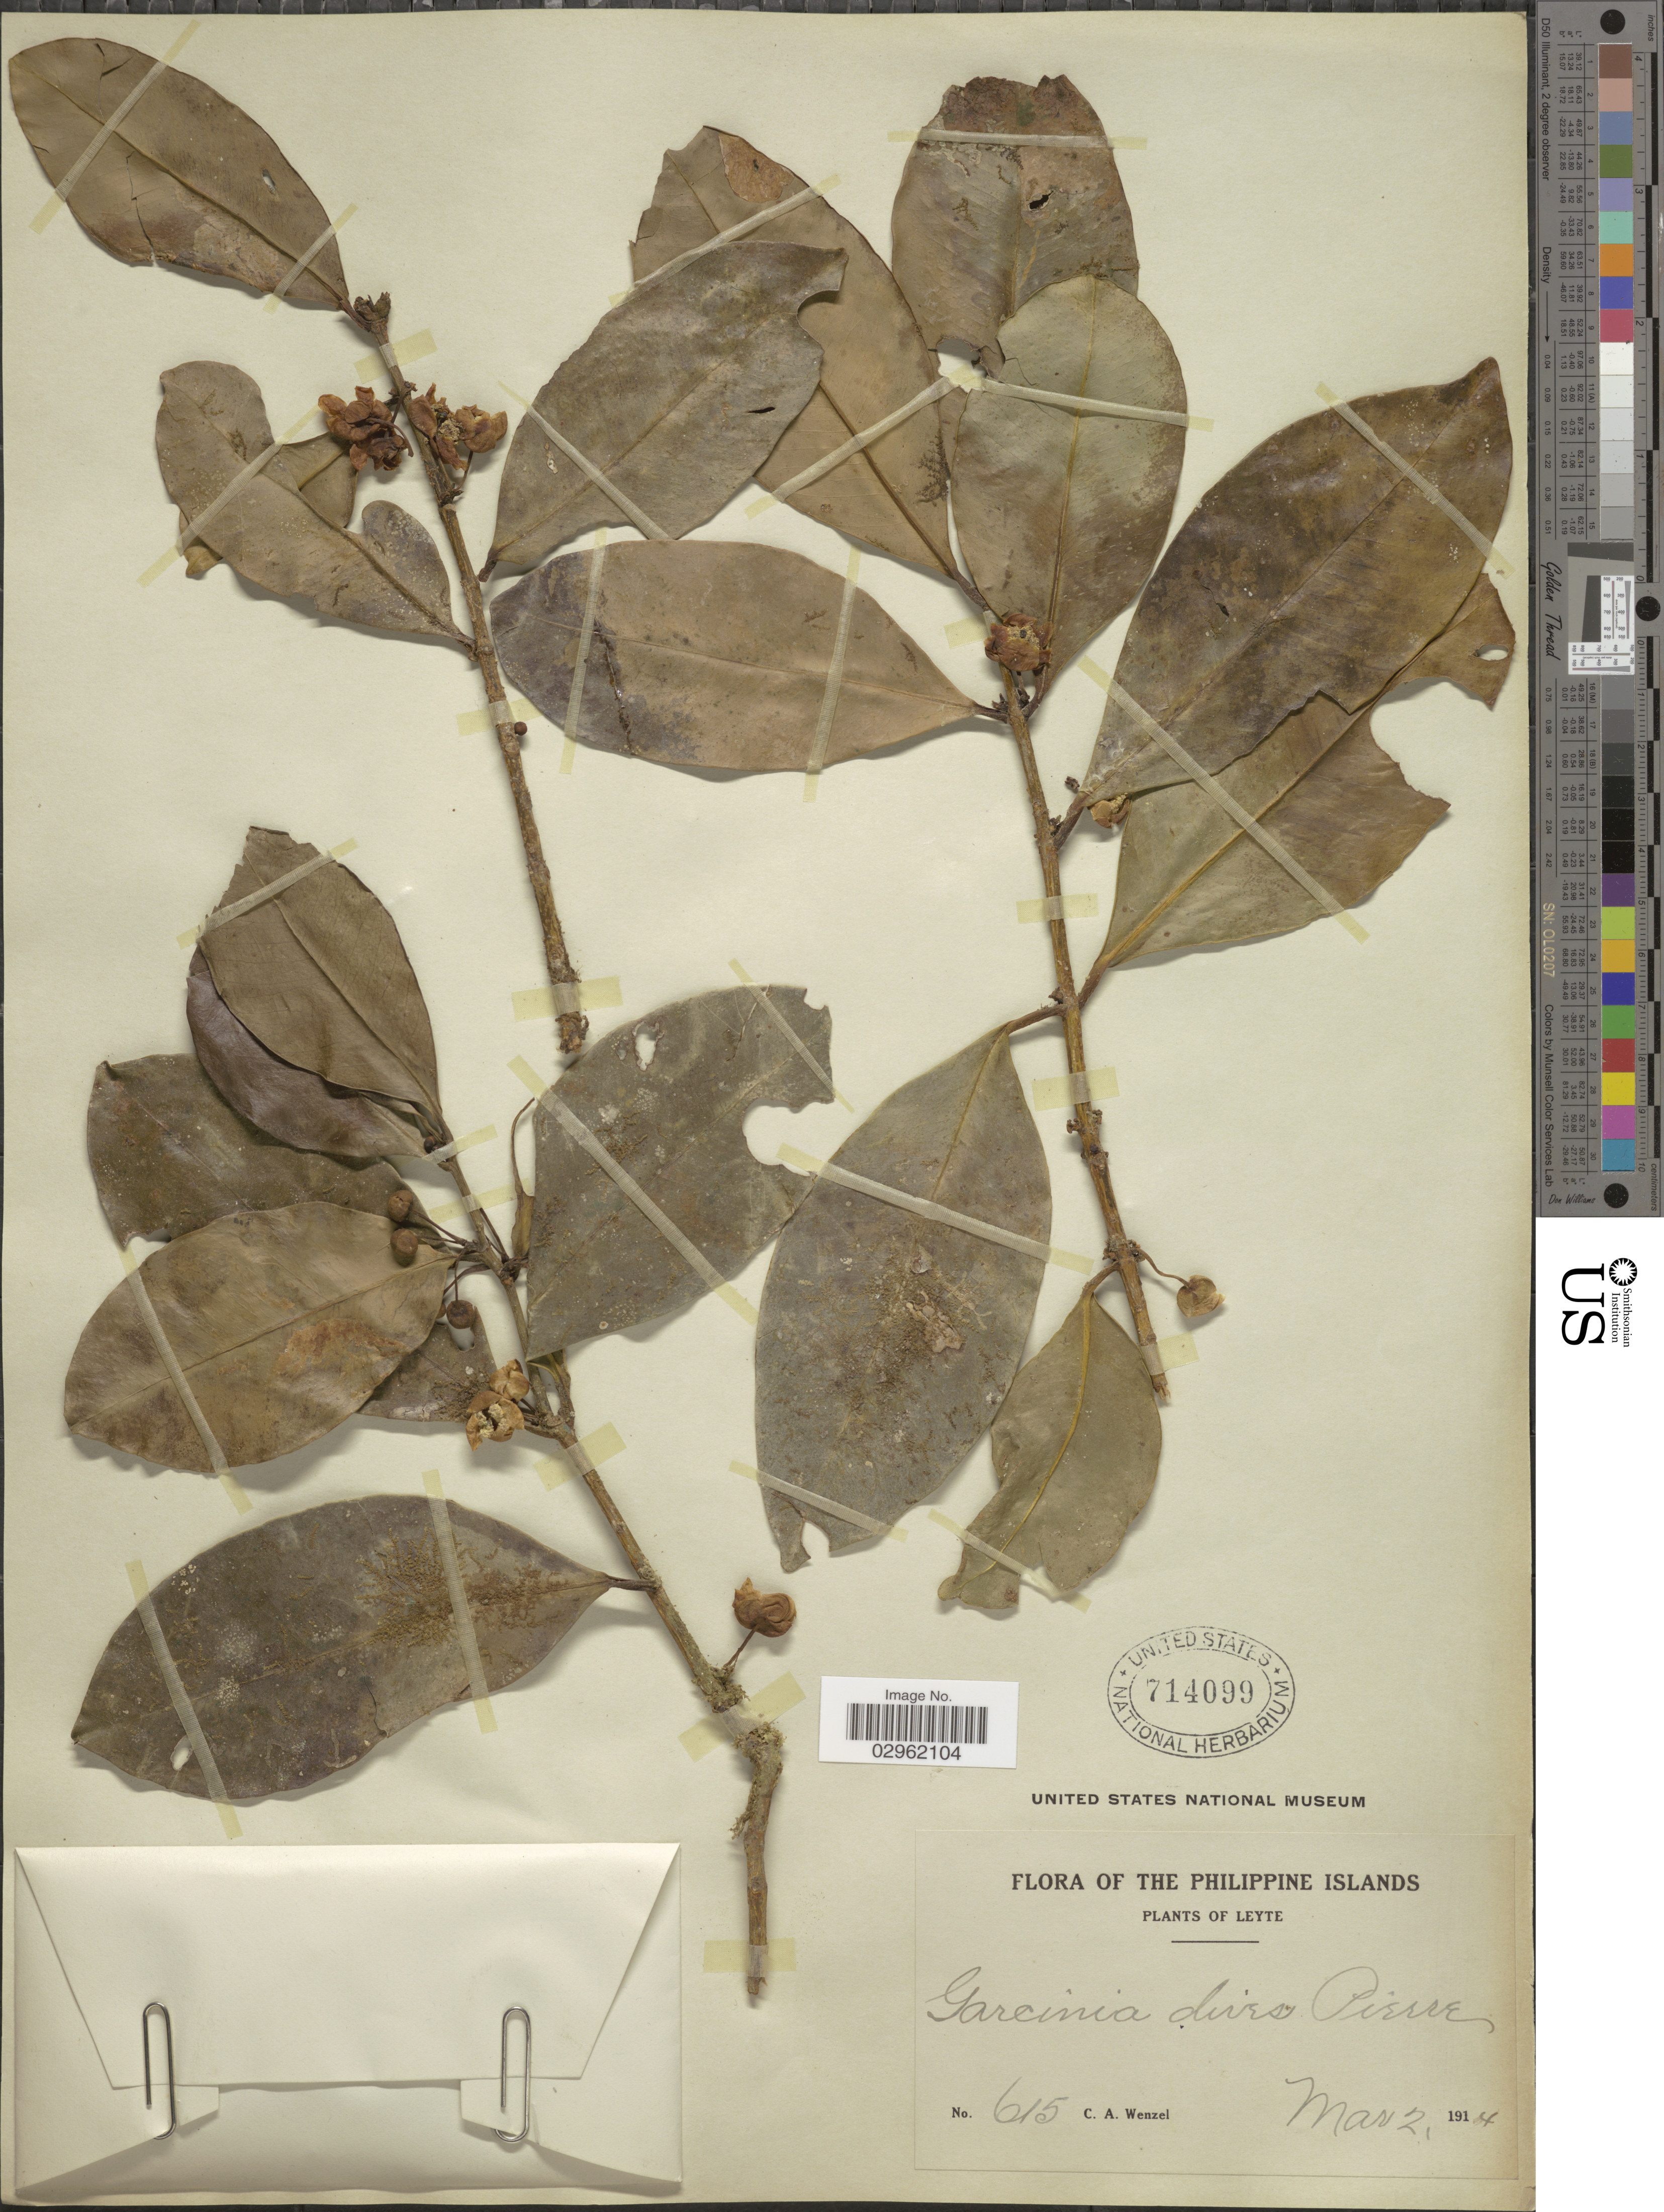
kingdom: Plantae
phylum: Tracheophyta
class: Magnoliopsida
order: Malpighiales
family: Clusiaceae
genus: Garcinia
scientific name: Garcinia dives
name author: Pierre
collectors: C. Wenzel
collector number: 615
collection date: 1914-03-02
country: Philippines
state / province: Eastern Visayas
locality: Philippine Islands. Leyte.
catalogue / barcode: US 714099